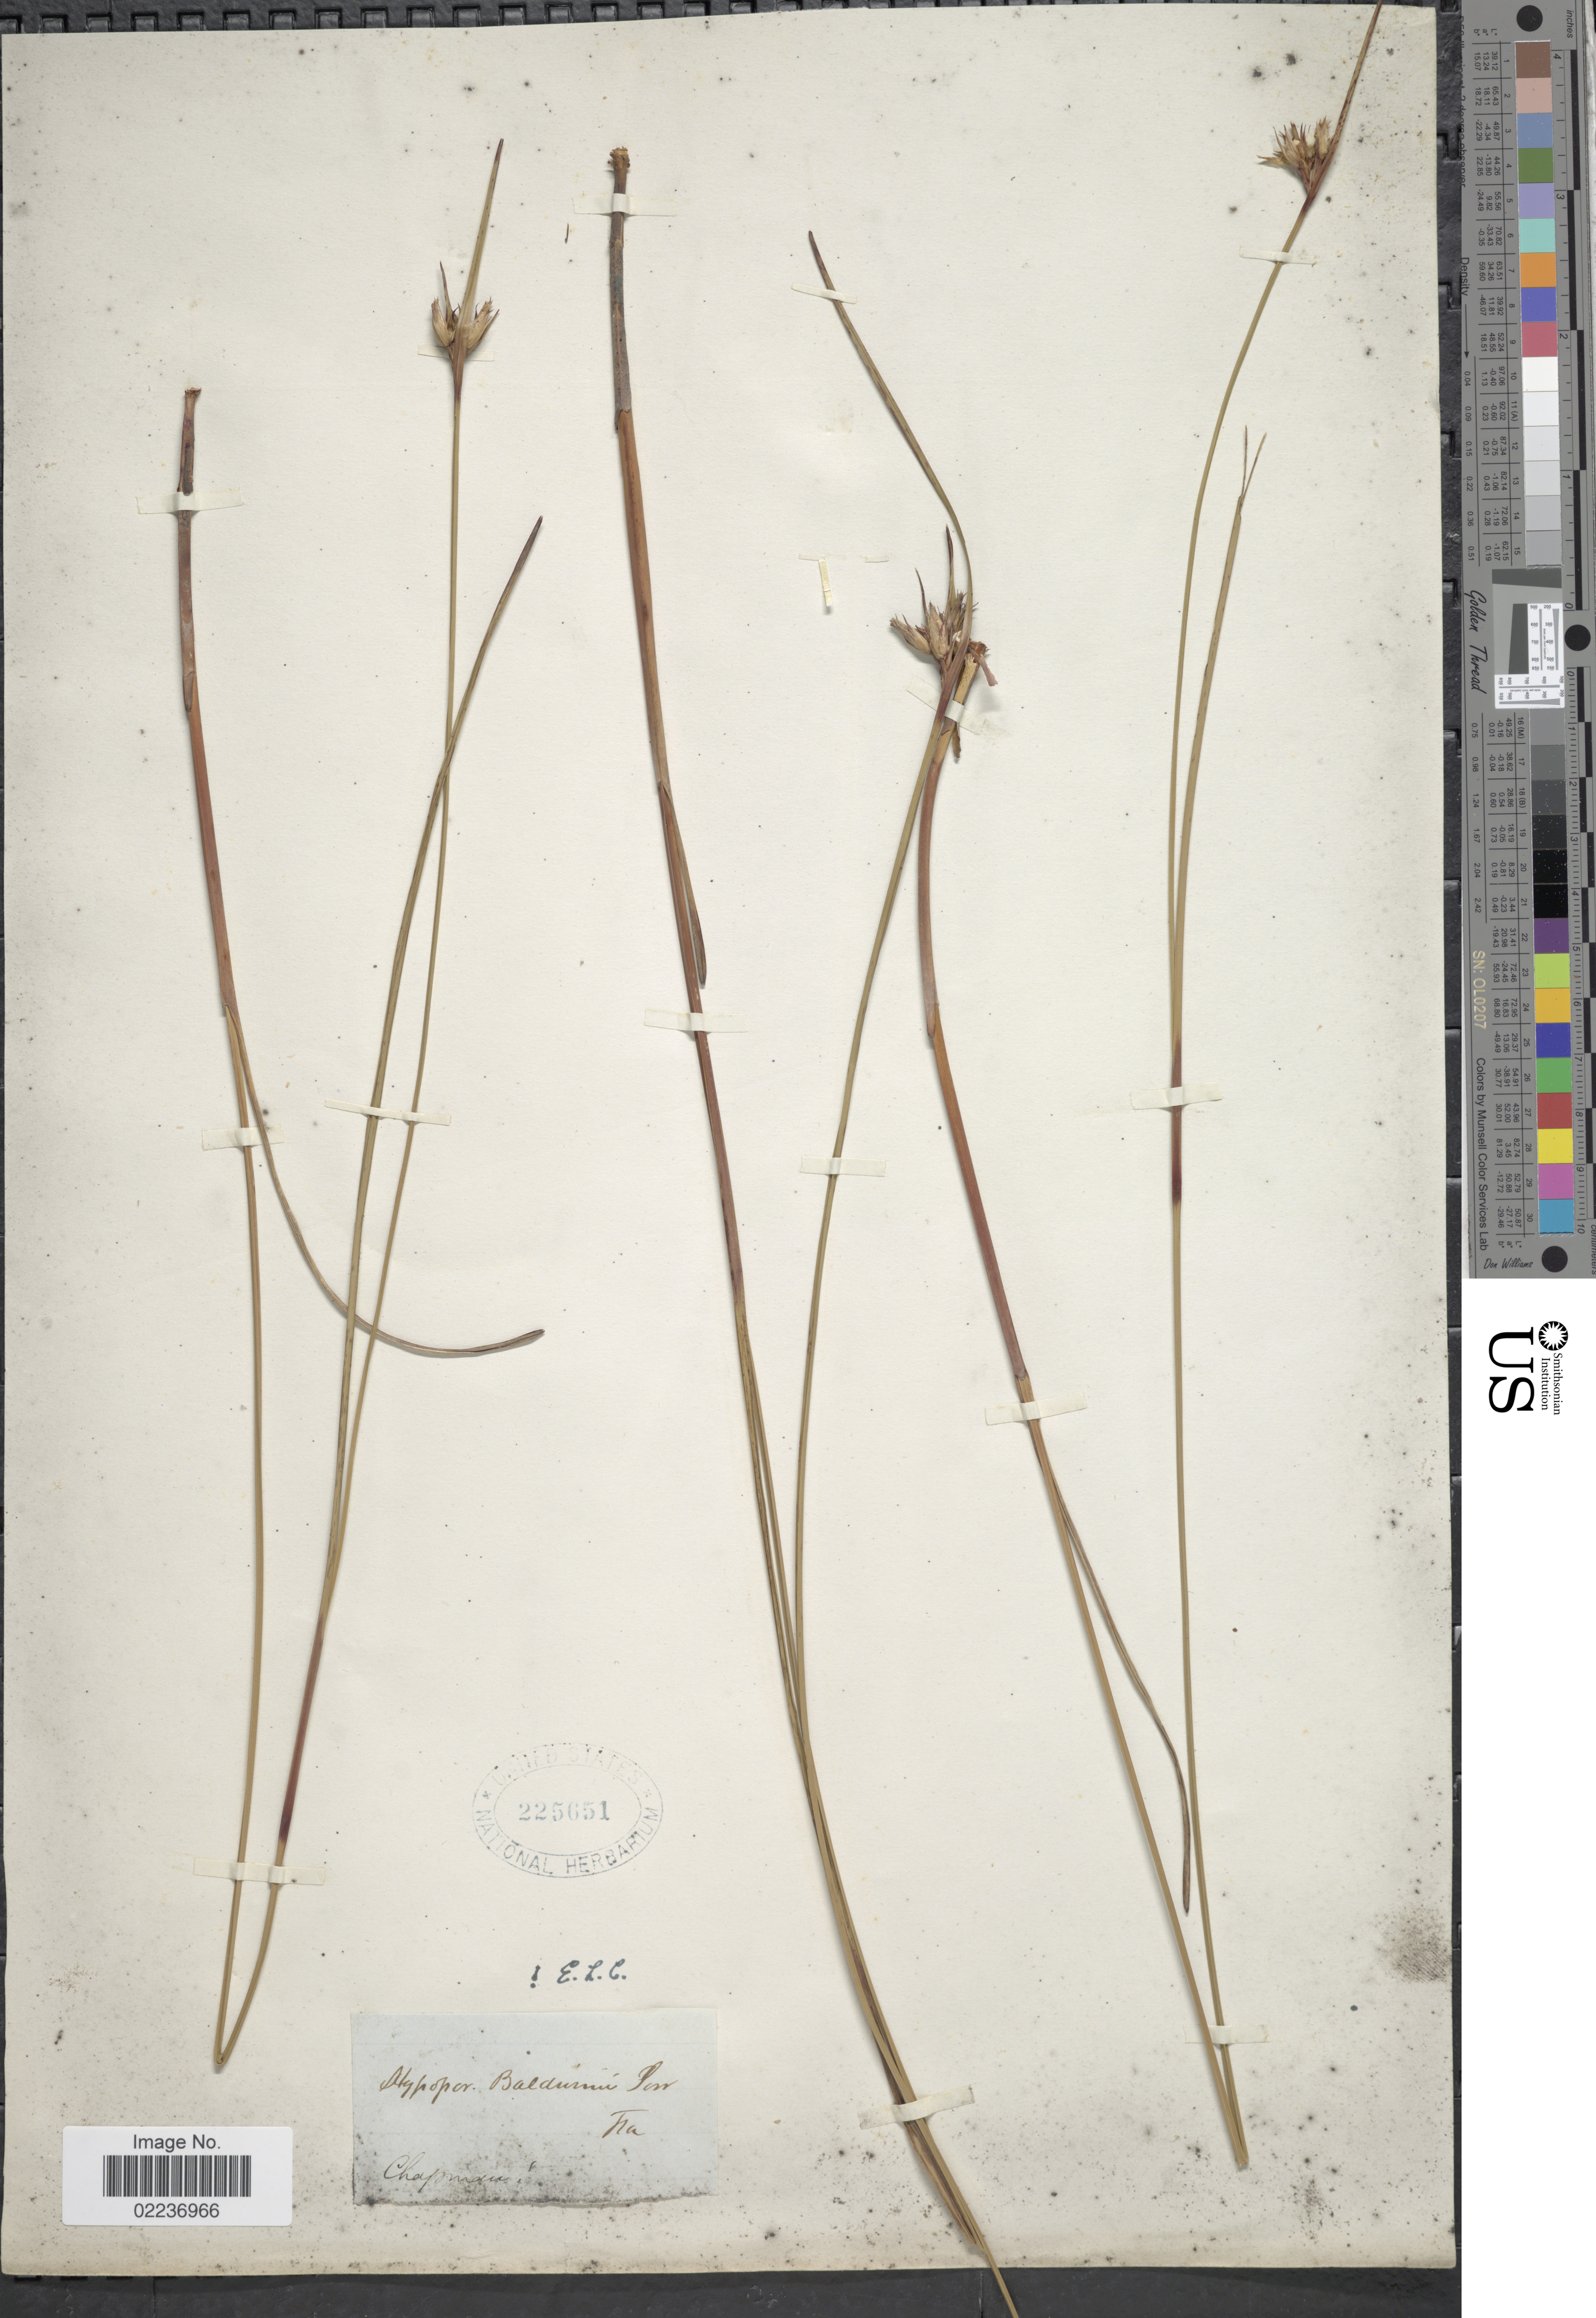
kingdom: Plantae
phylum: Tracheophyta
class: Liliopsida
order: Poales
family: Cyperaceae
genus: Scleria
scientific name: Scleria baldwinii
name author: (Torr.) Steud.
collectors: A. Chapman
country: United States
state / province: Florida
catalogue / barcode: US 225651